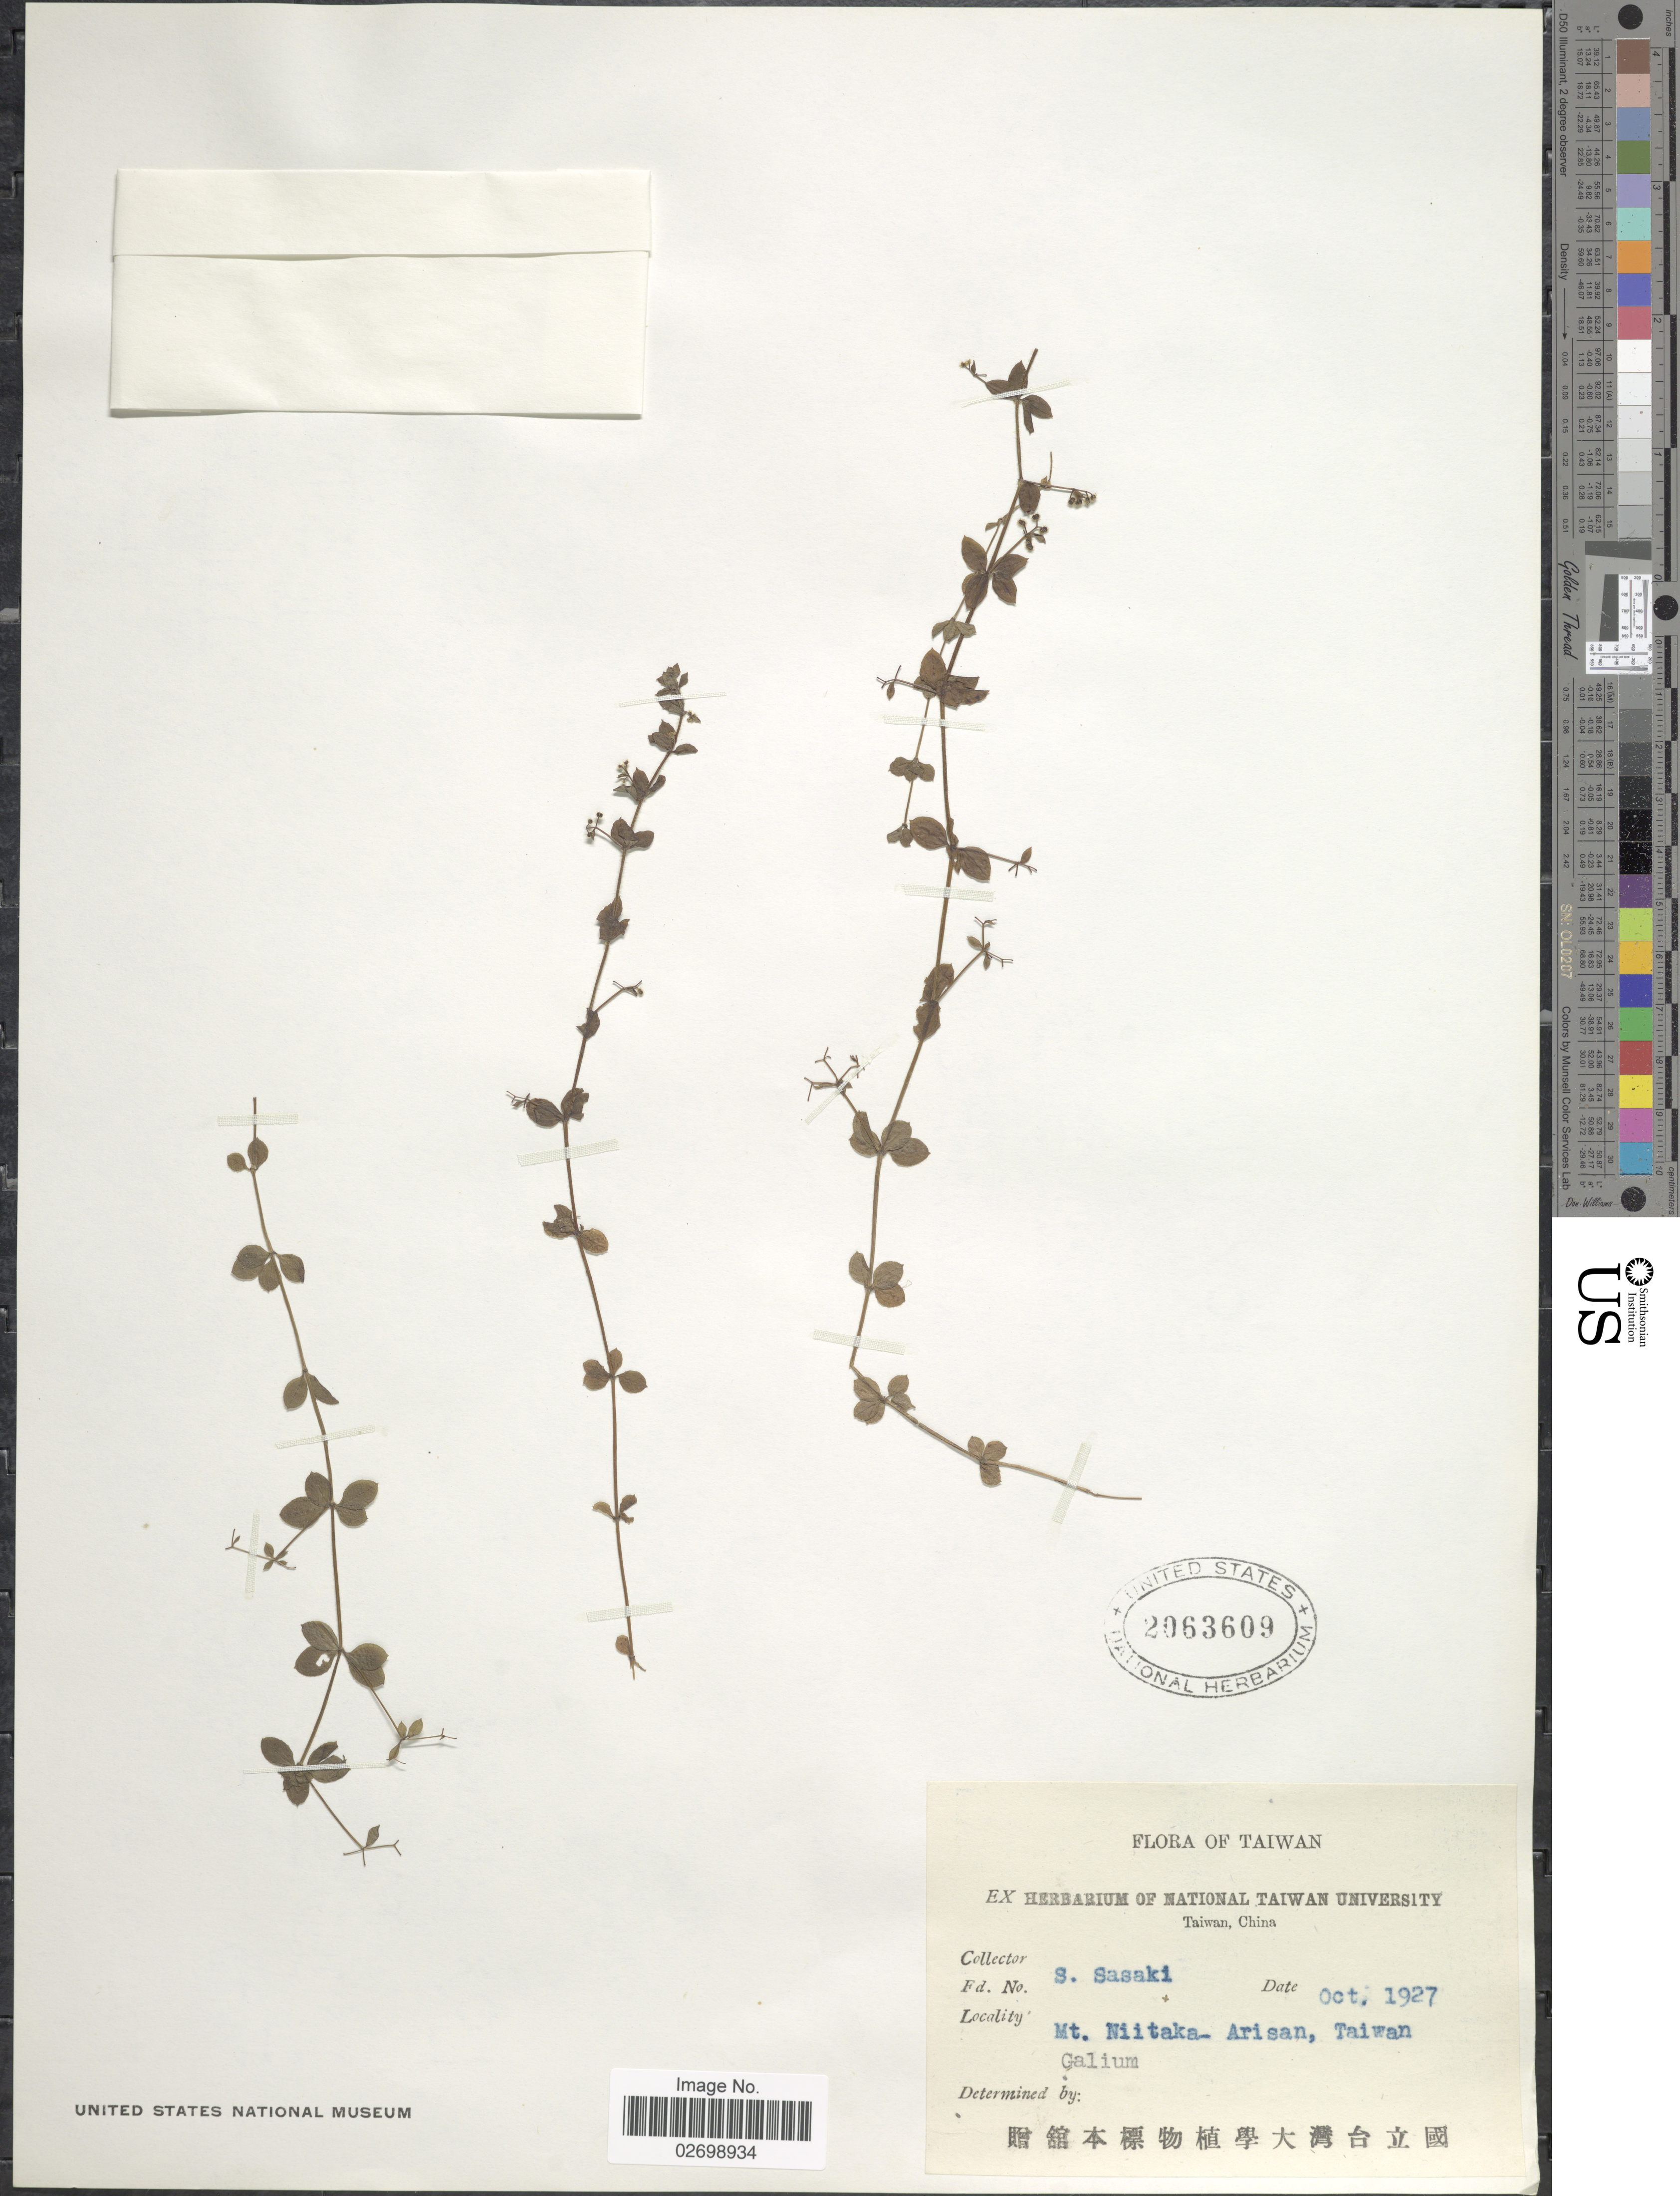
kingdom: Plantae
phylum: Tracheophyta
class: Magnoliopsida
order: Gentianales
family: Rubiaceae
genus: Galium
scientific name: Galium sp.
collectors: S. Sasaki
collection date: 1927-10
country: Taiwan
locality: Mt. Niitaka-Arisan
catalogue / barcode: US 2063609